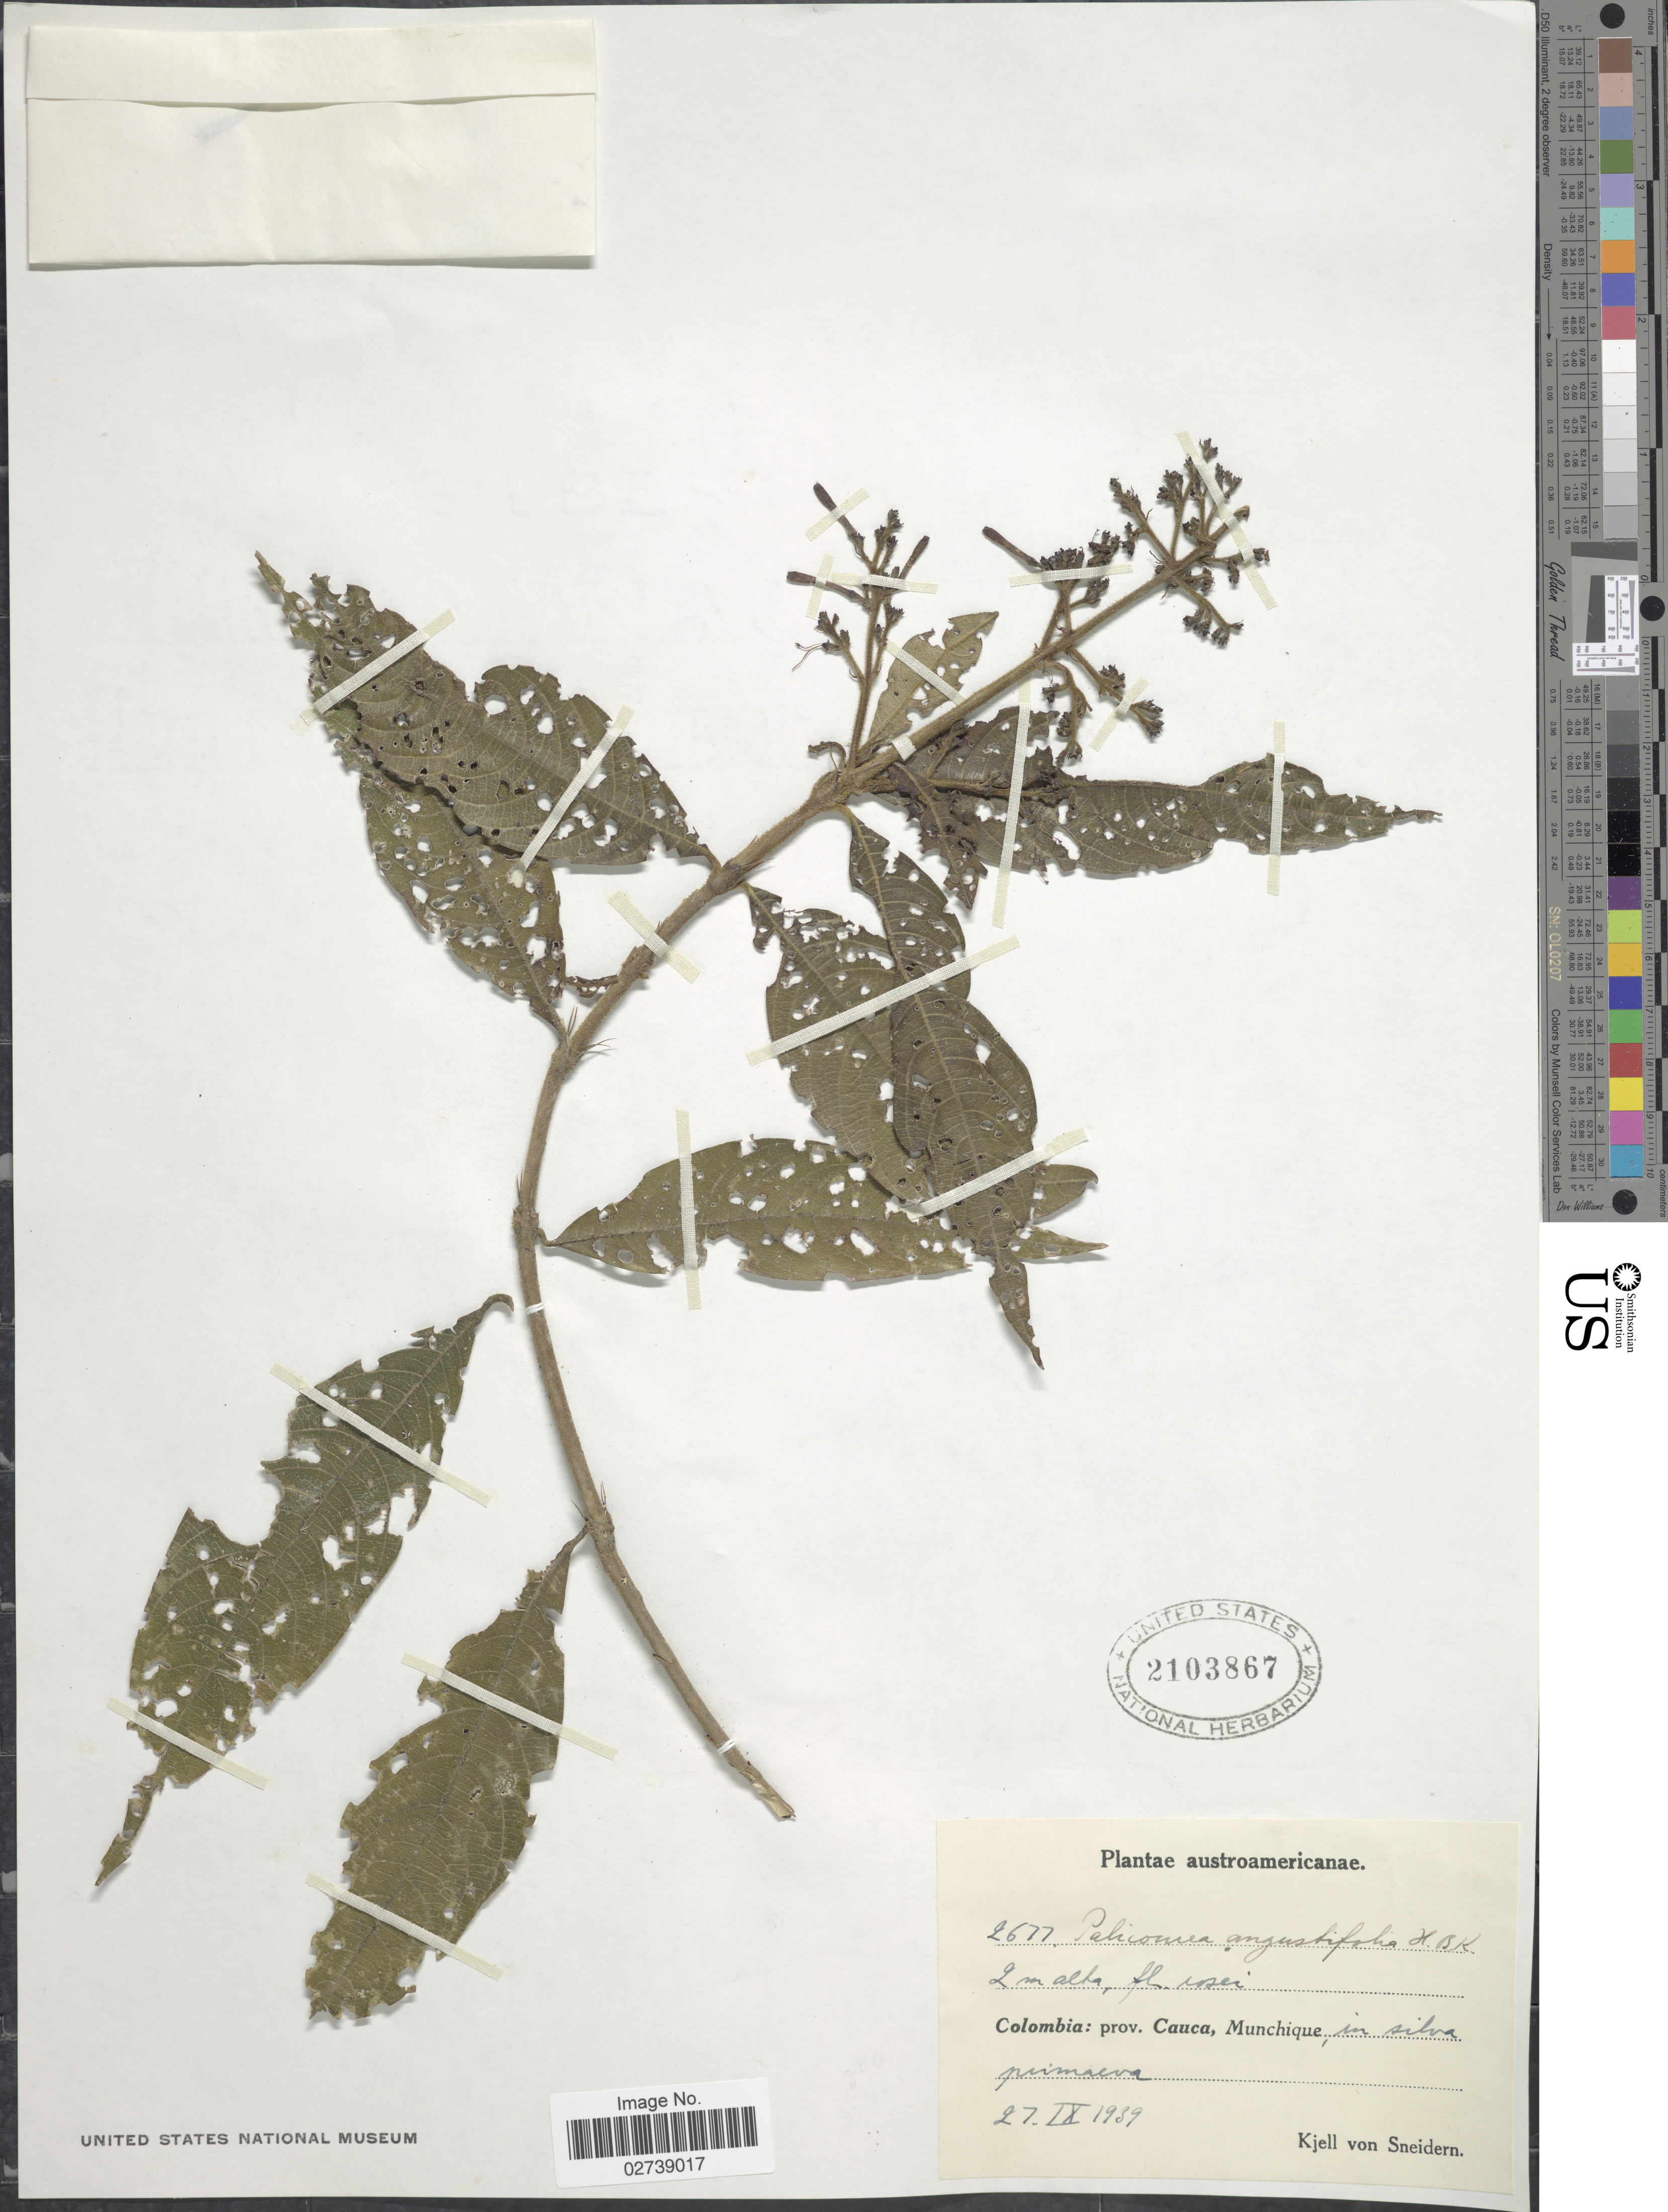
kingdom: Plantae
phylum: Tracheophyta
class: Magnoliopsida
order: Gentianales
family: Rubiaceae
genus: Palicourea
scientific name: Palicourea angustifolia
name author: Kunth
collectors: K. von Sneidern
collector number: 2677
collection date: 1939-09-27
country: Colombia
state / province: Cauca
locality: Prov. Cauca, Munchique, in silva.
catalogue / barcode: US 2103867